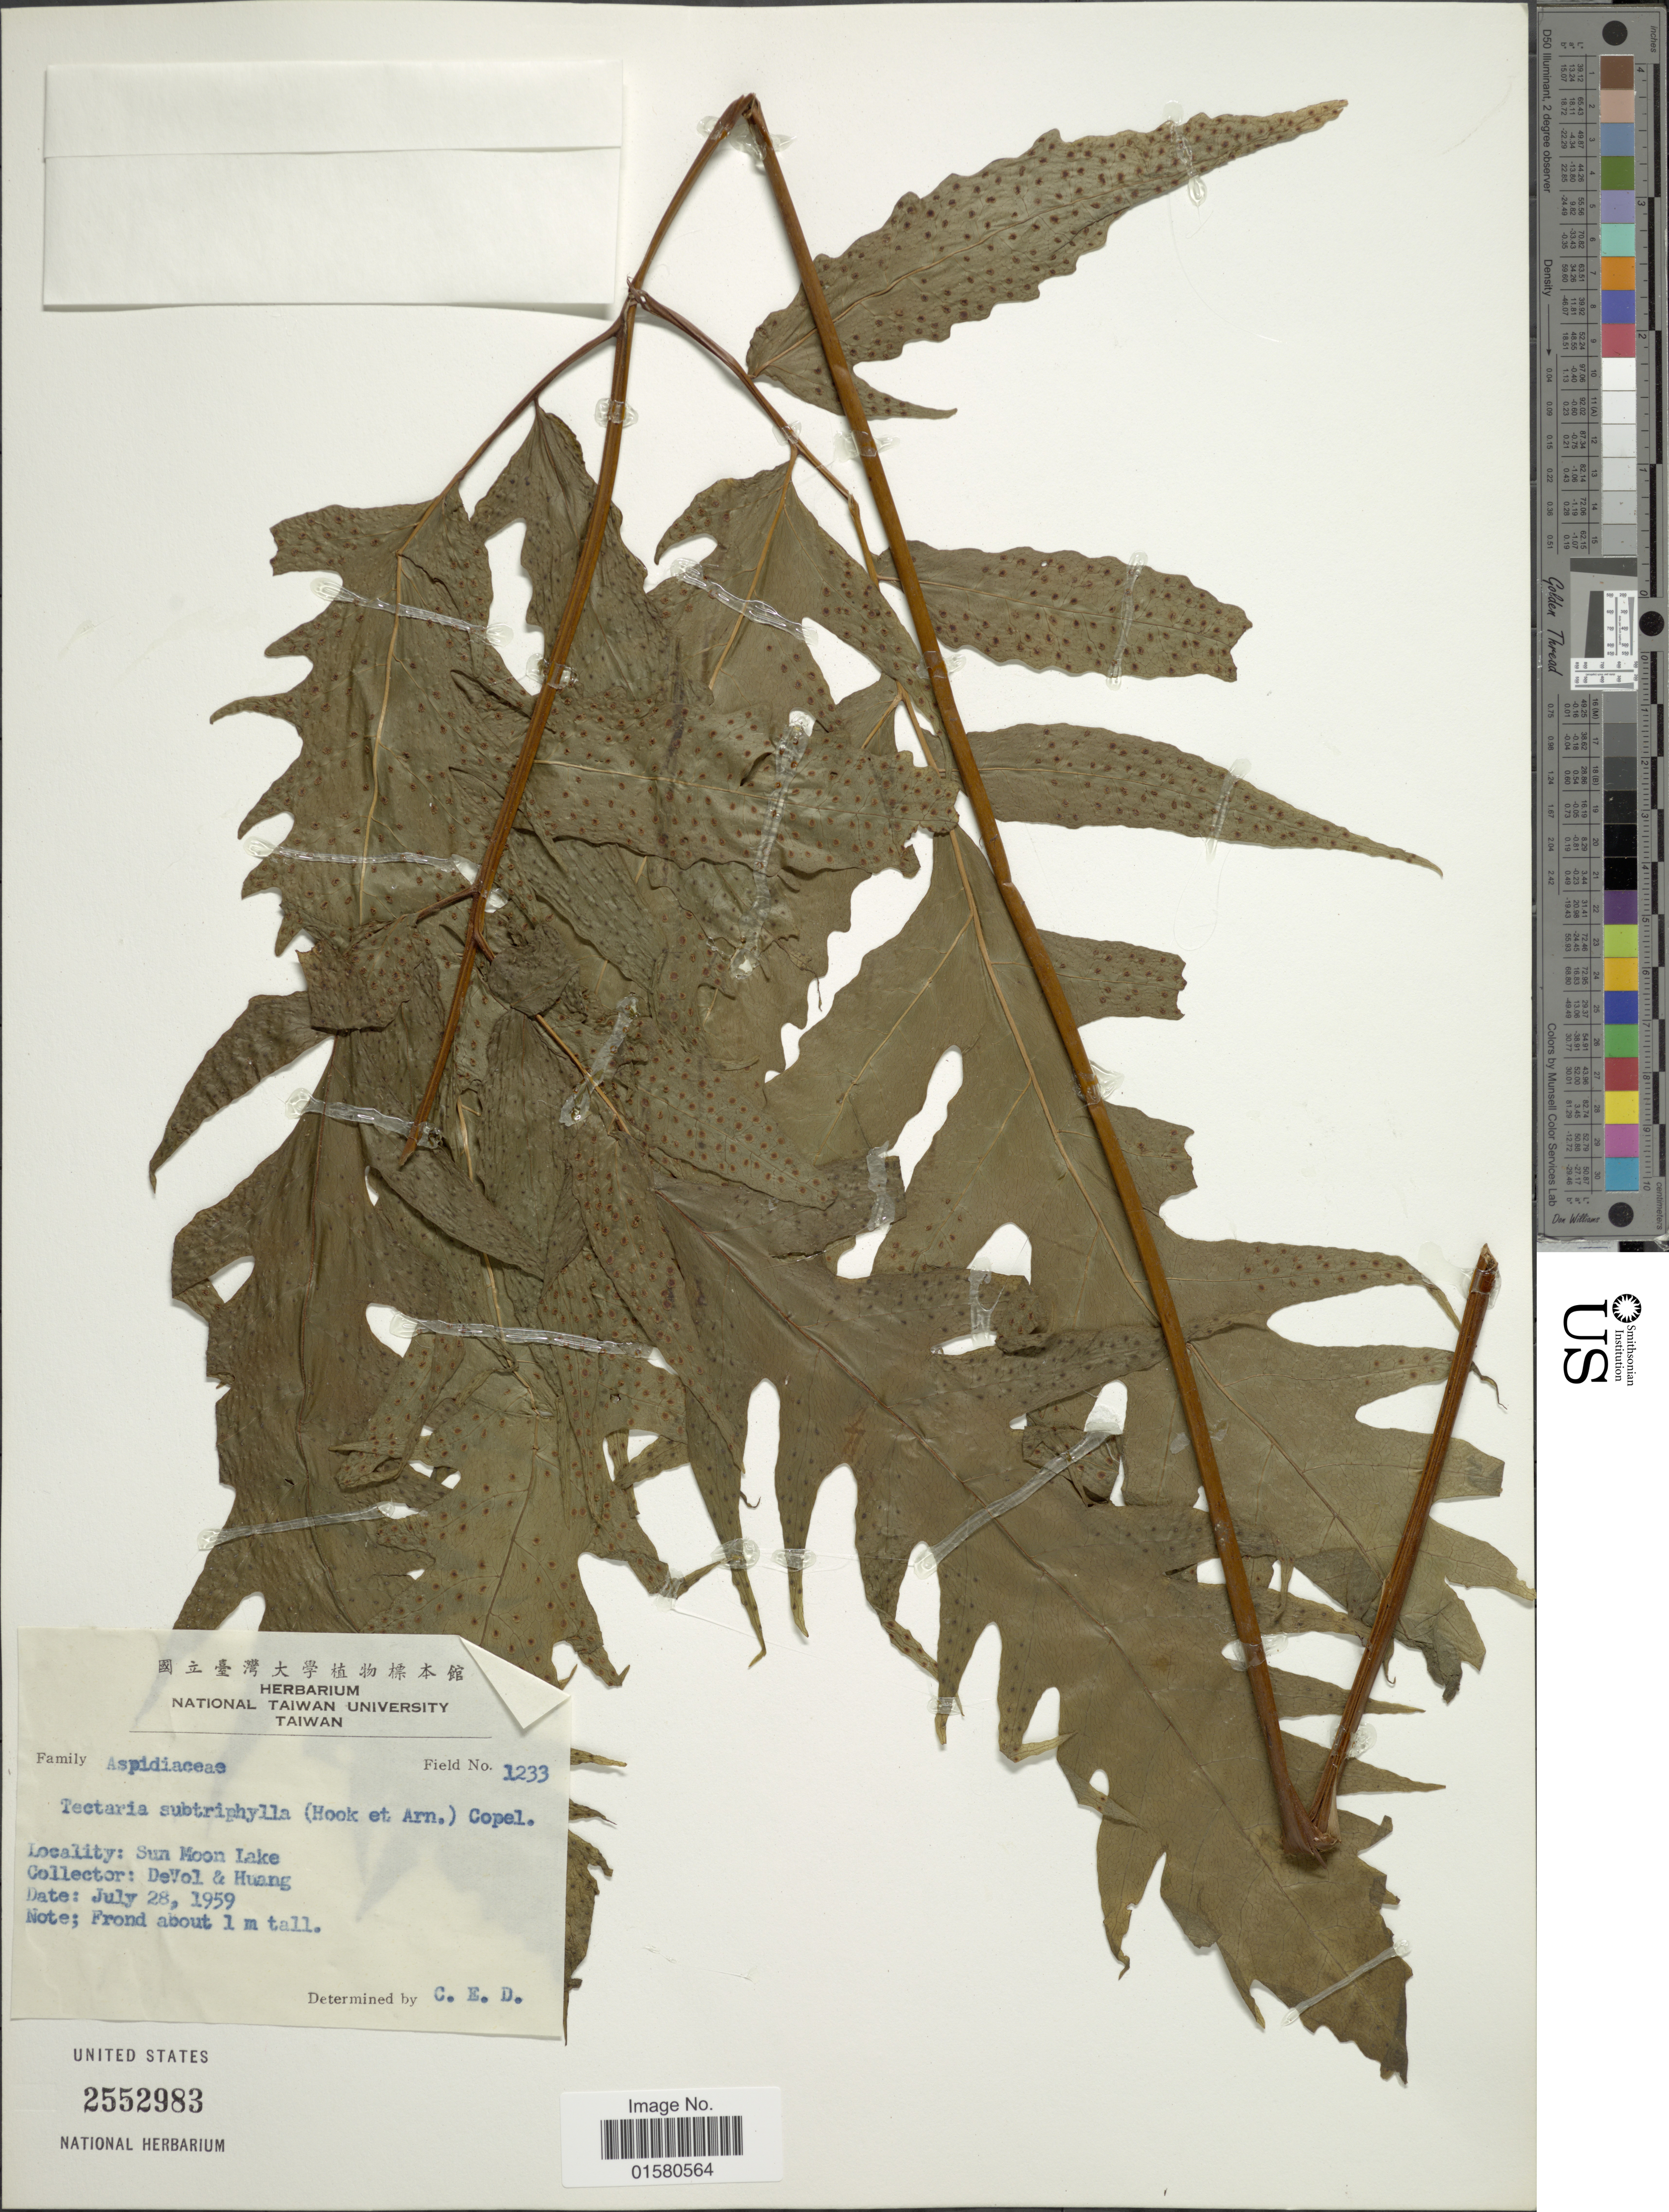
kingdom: Plantae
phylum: Tracheophyta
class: Polypodiopsida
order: Polypodiales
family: Tectariaceae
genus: Tectaria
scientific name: Tectaria subtriphylla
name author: (Hook. & Arn.) Copel.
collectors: C. E. De Vol & Huang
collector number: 1233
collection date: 1959-07-28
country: Taiwan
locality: Sun moon Lake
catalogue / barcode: US 2552983